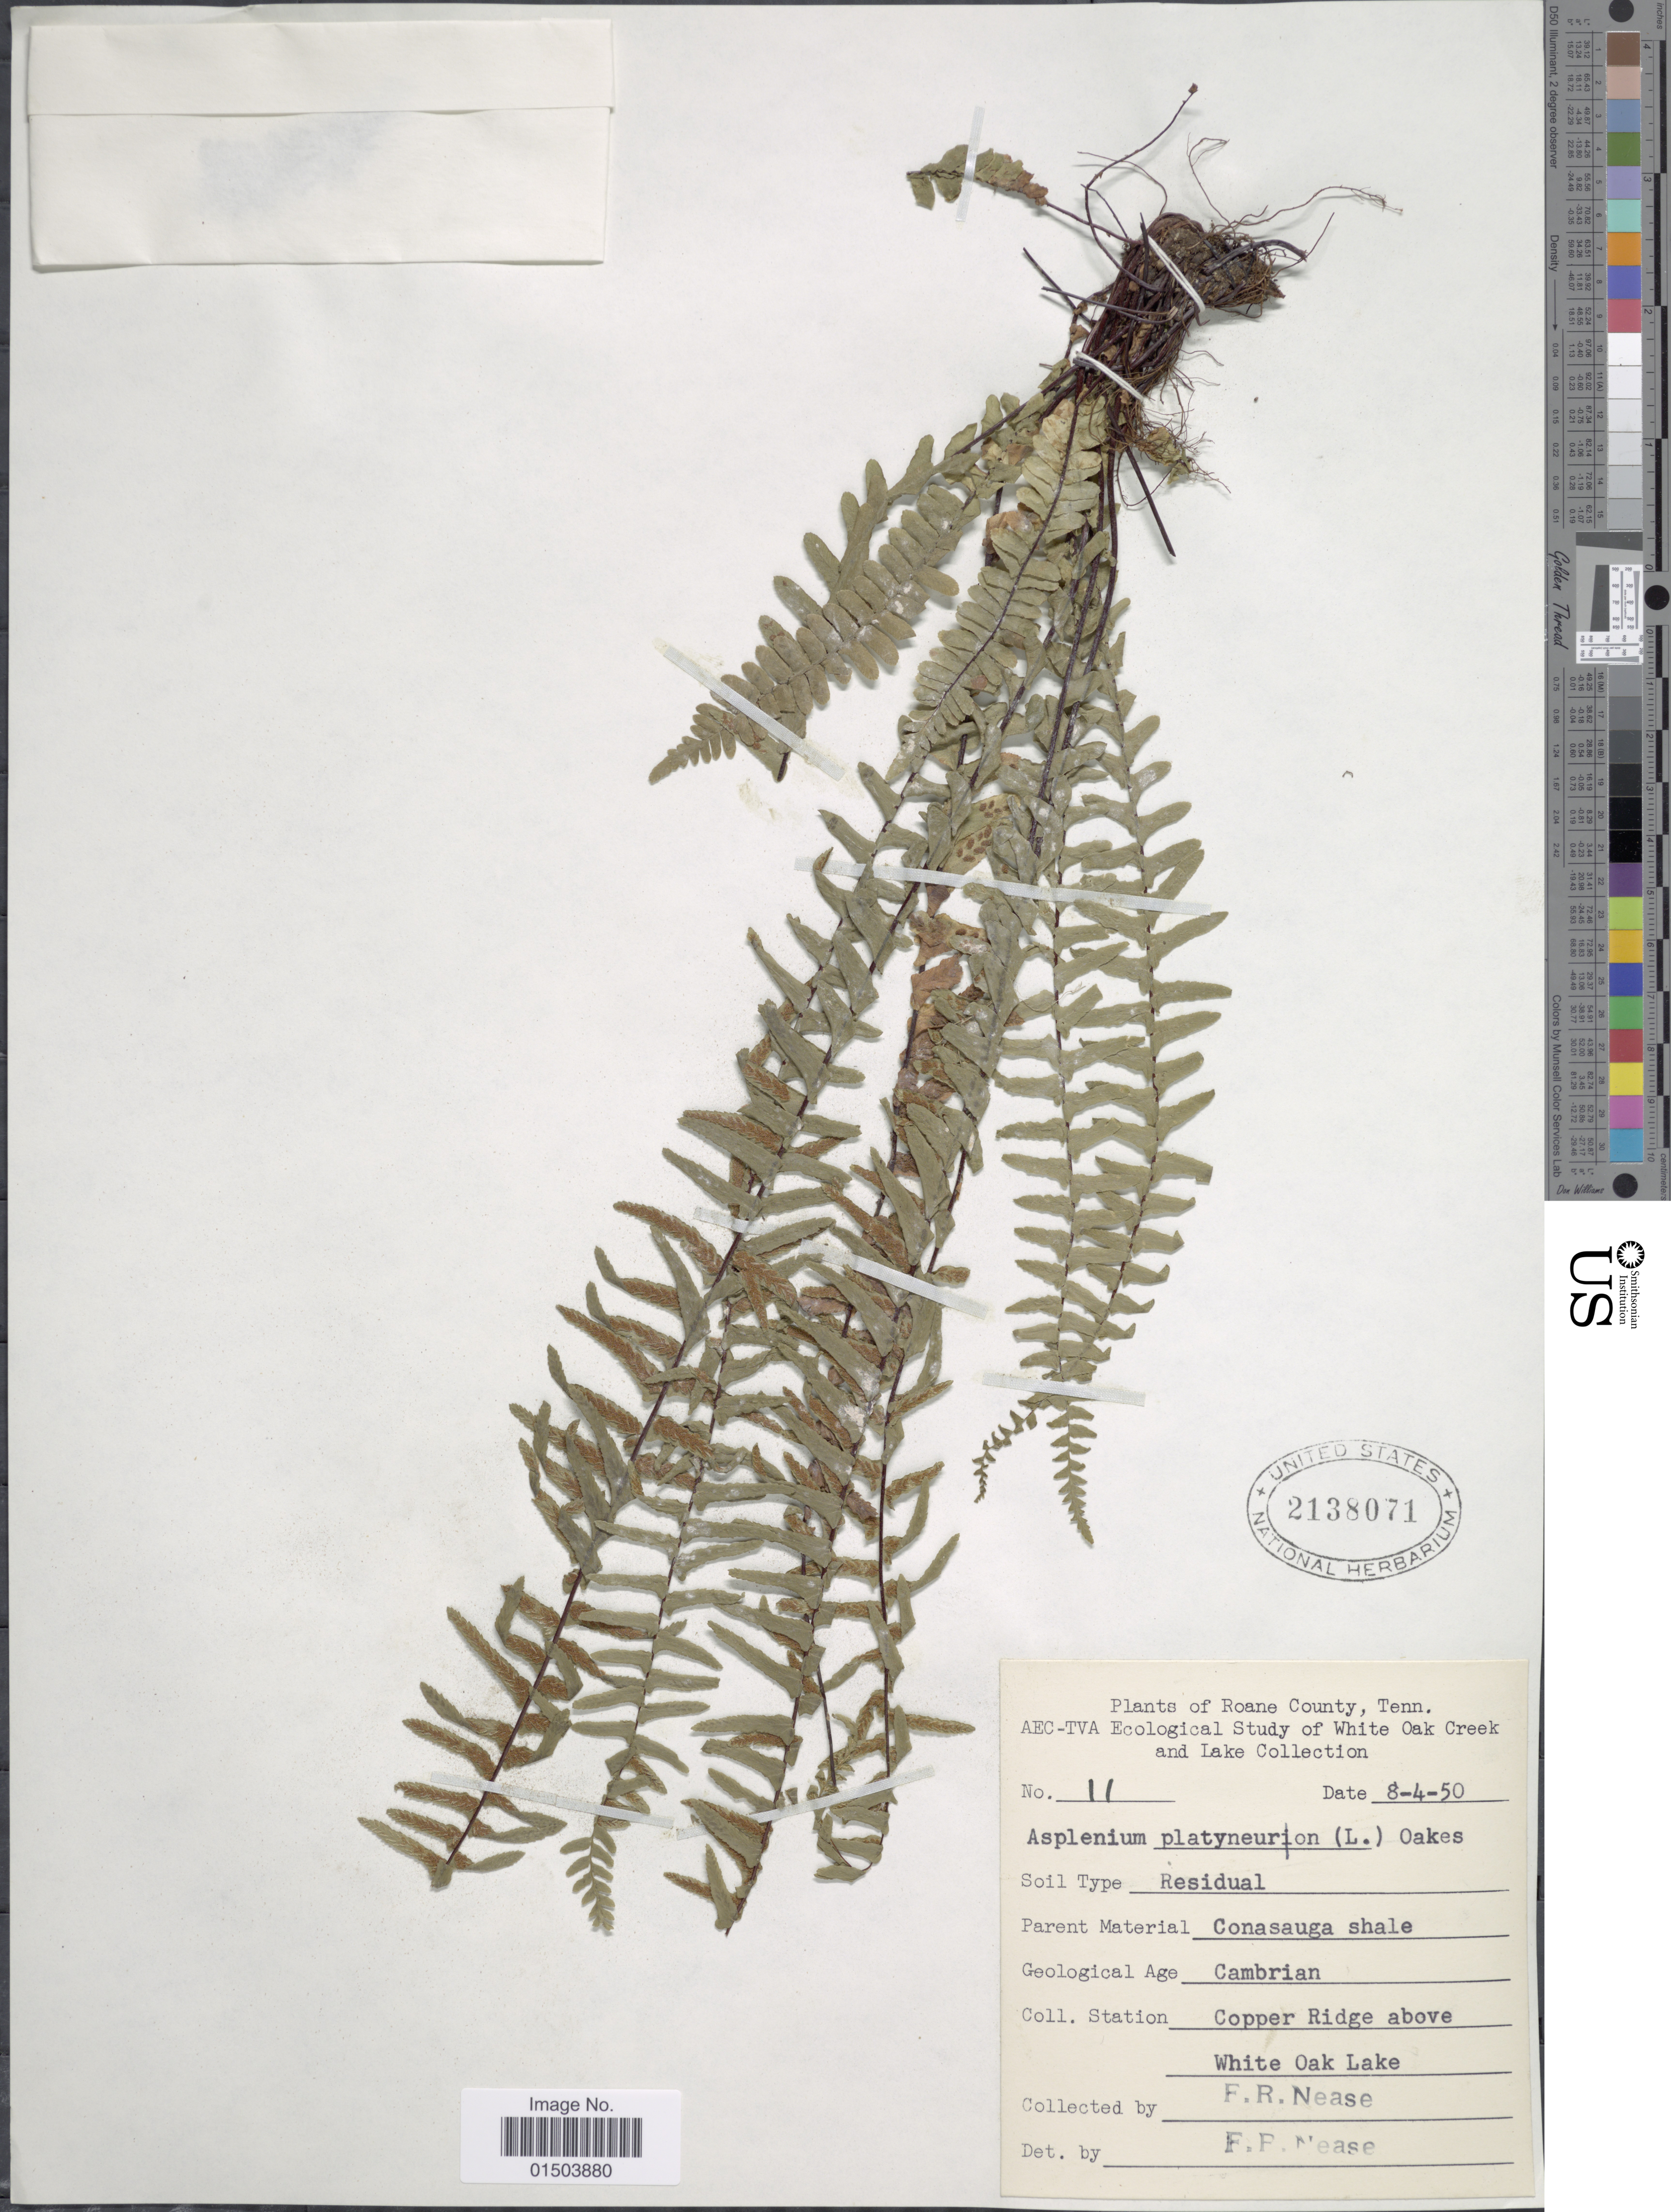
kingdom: Plantae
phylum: Tracheophyta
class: Polypodiopsida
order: Polypodiales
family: Aspleniaceae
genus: Asplenium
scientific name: Asplenium platyneuron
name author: (L.) Britton, Stearns & Poggenb.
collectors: F. Nease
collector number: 11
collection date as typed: Transcribed d/m/y: 4/8/50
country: United States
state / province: Tennessee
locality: Roane County. AEC-TVA Ecological Study of White Oak Creek and Lake Collection. Copper Ridge above White Oak Lake.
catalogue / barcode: US 2138071